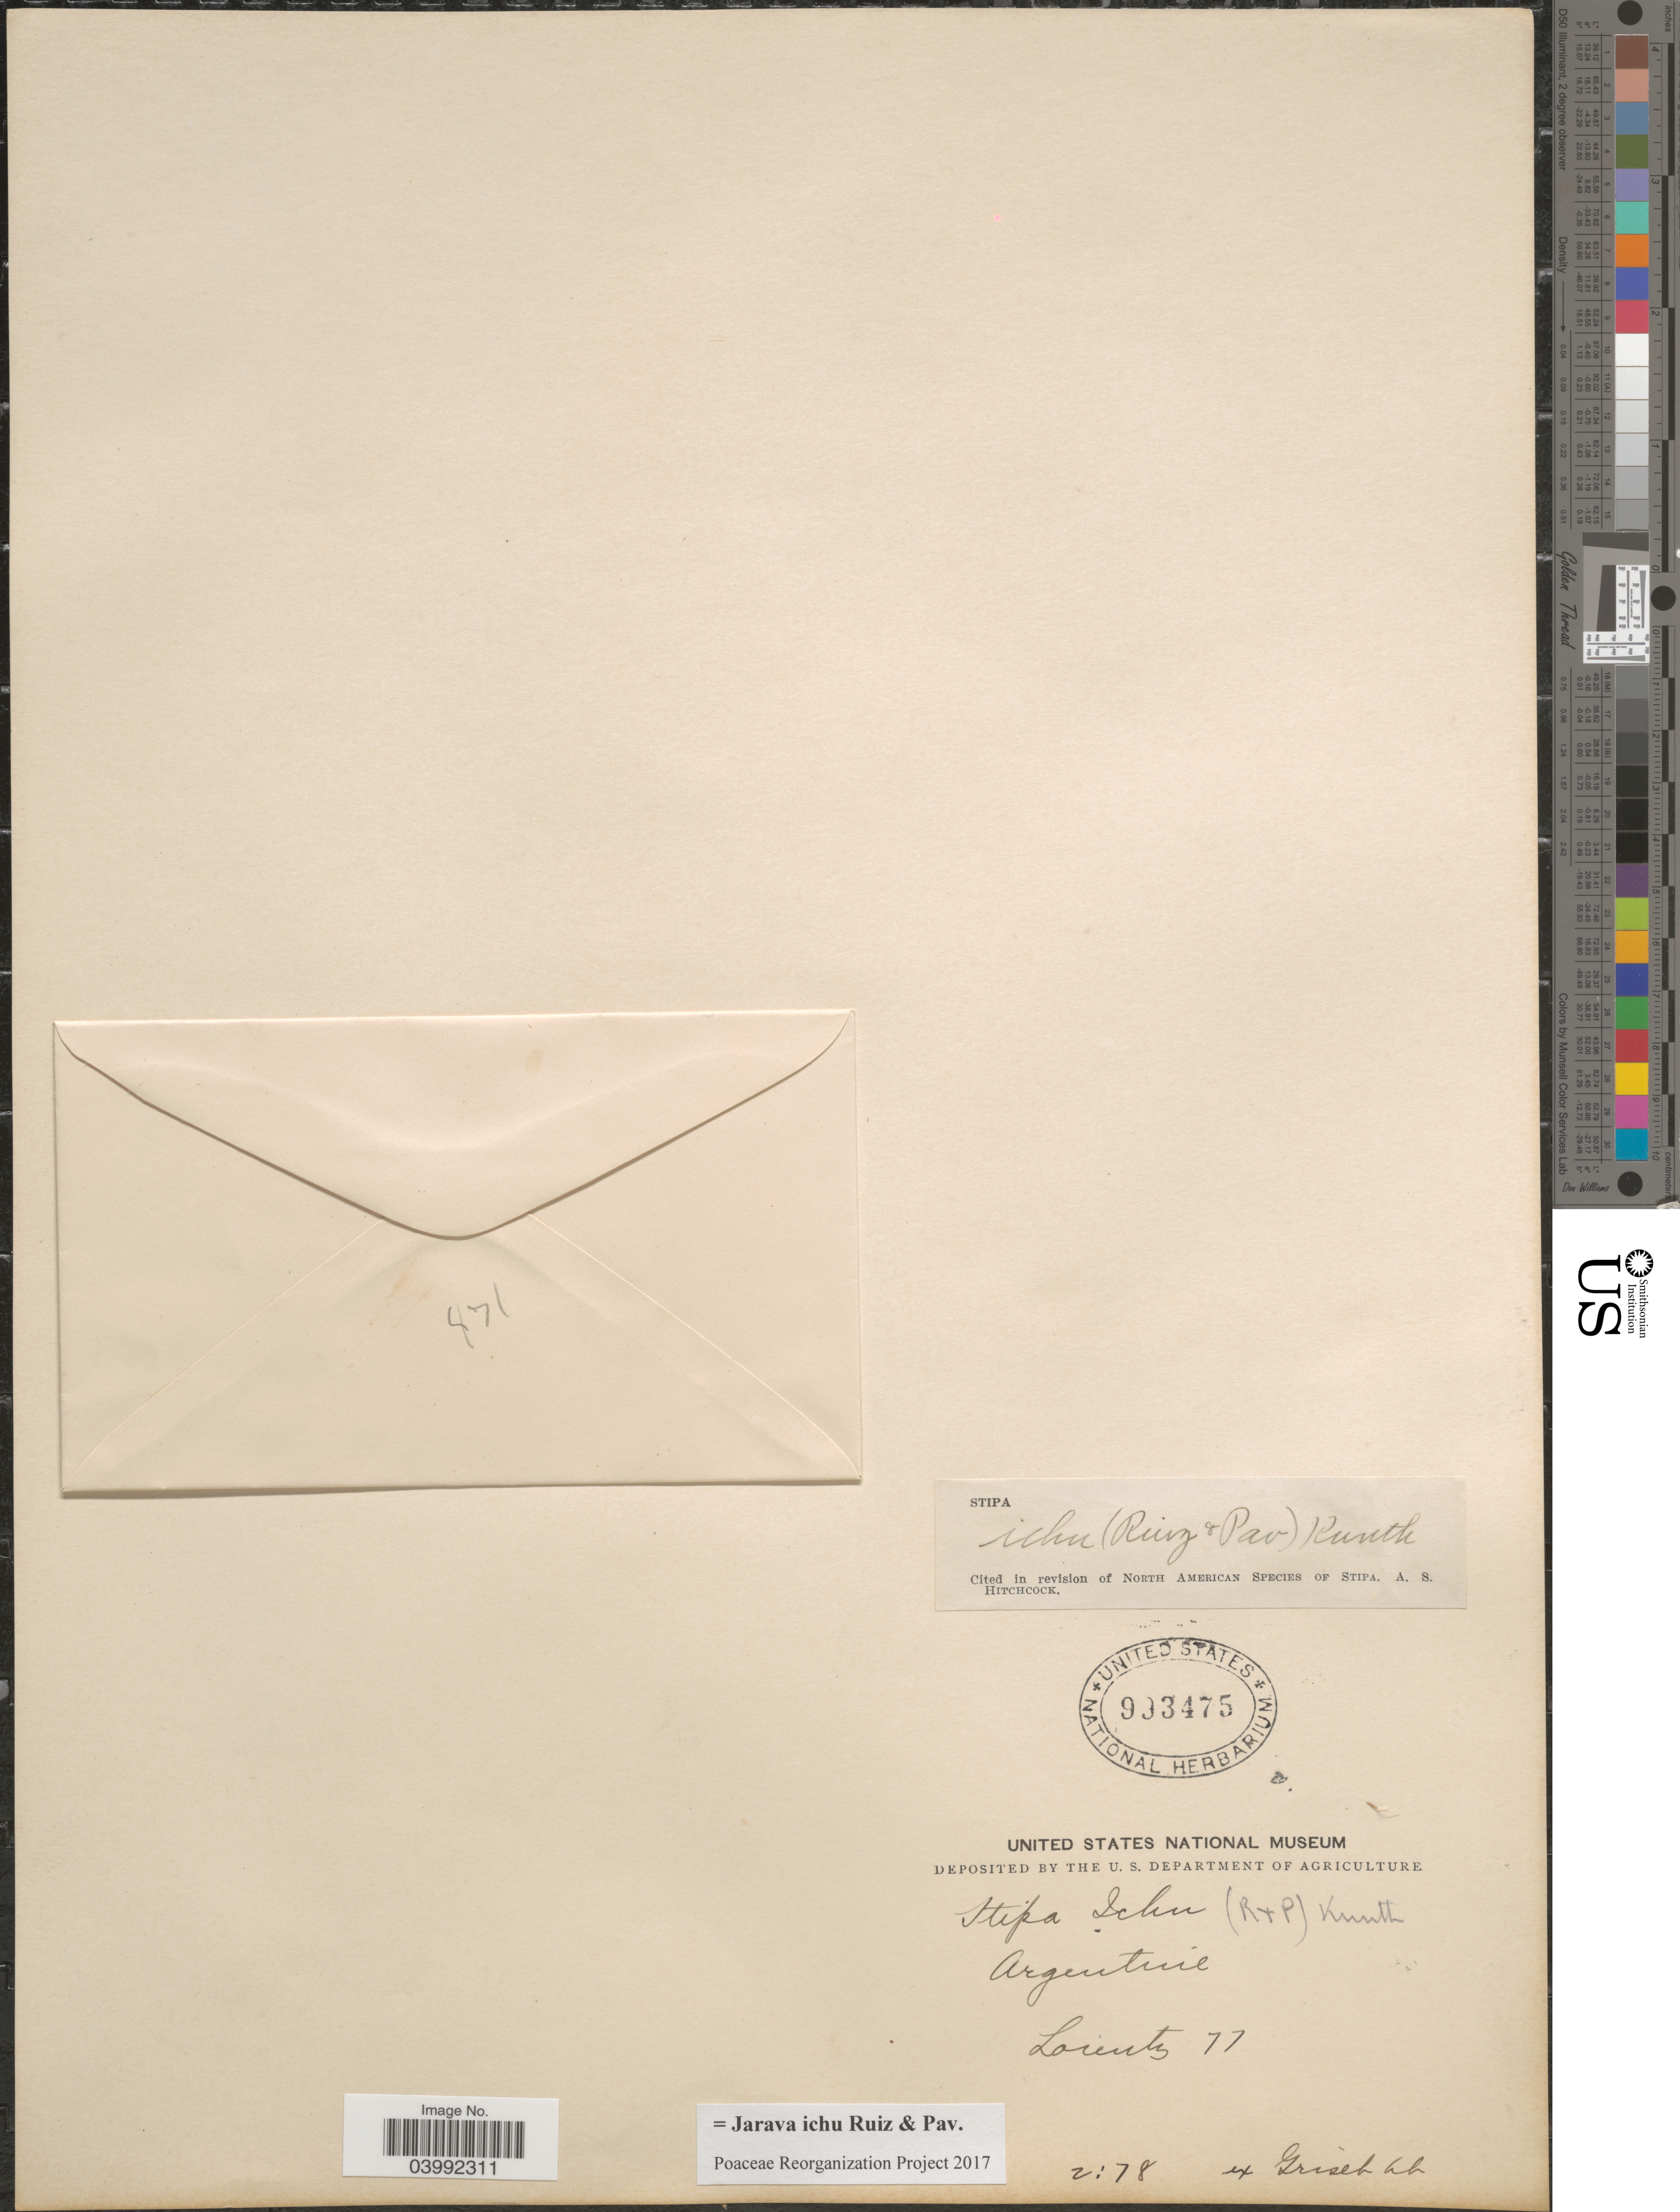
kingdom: Plantae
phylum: Tracheophyta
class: Liliopsida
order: Poales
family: Poaceae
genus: Jarava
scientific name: Jarava ichu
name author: Ruiz & Pav.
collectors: -. Lorentz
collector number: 77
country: Argentina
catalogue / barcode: US 993475